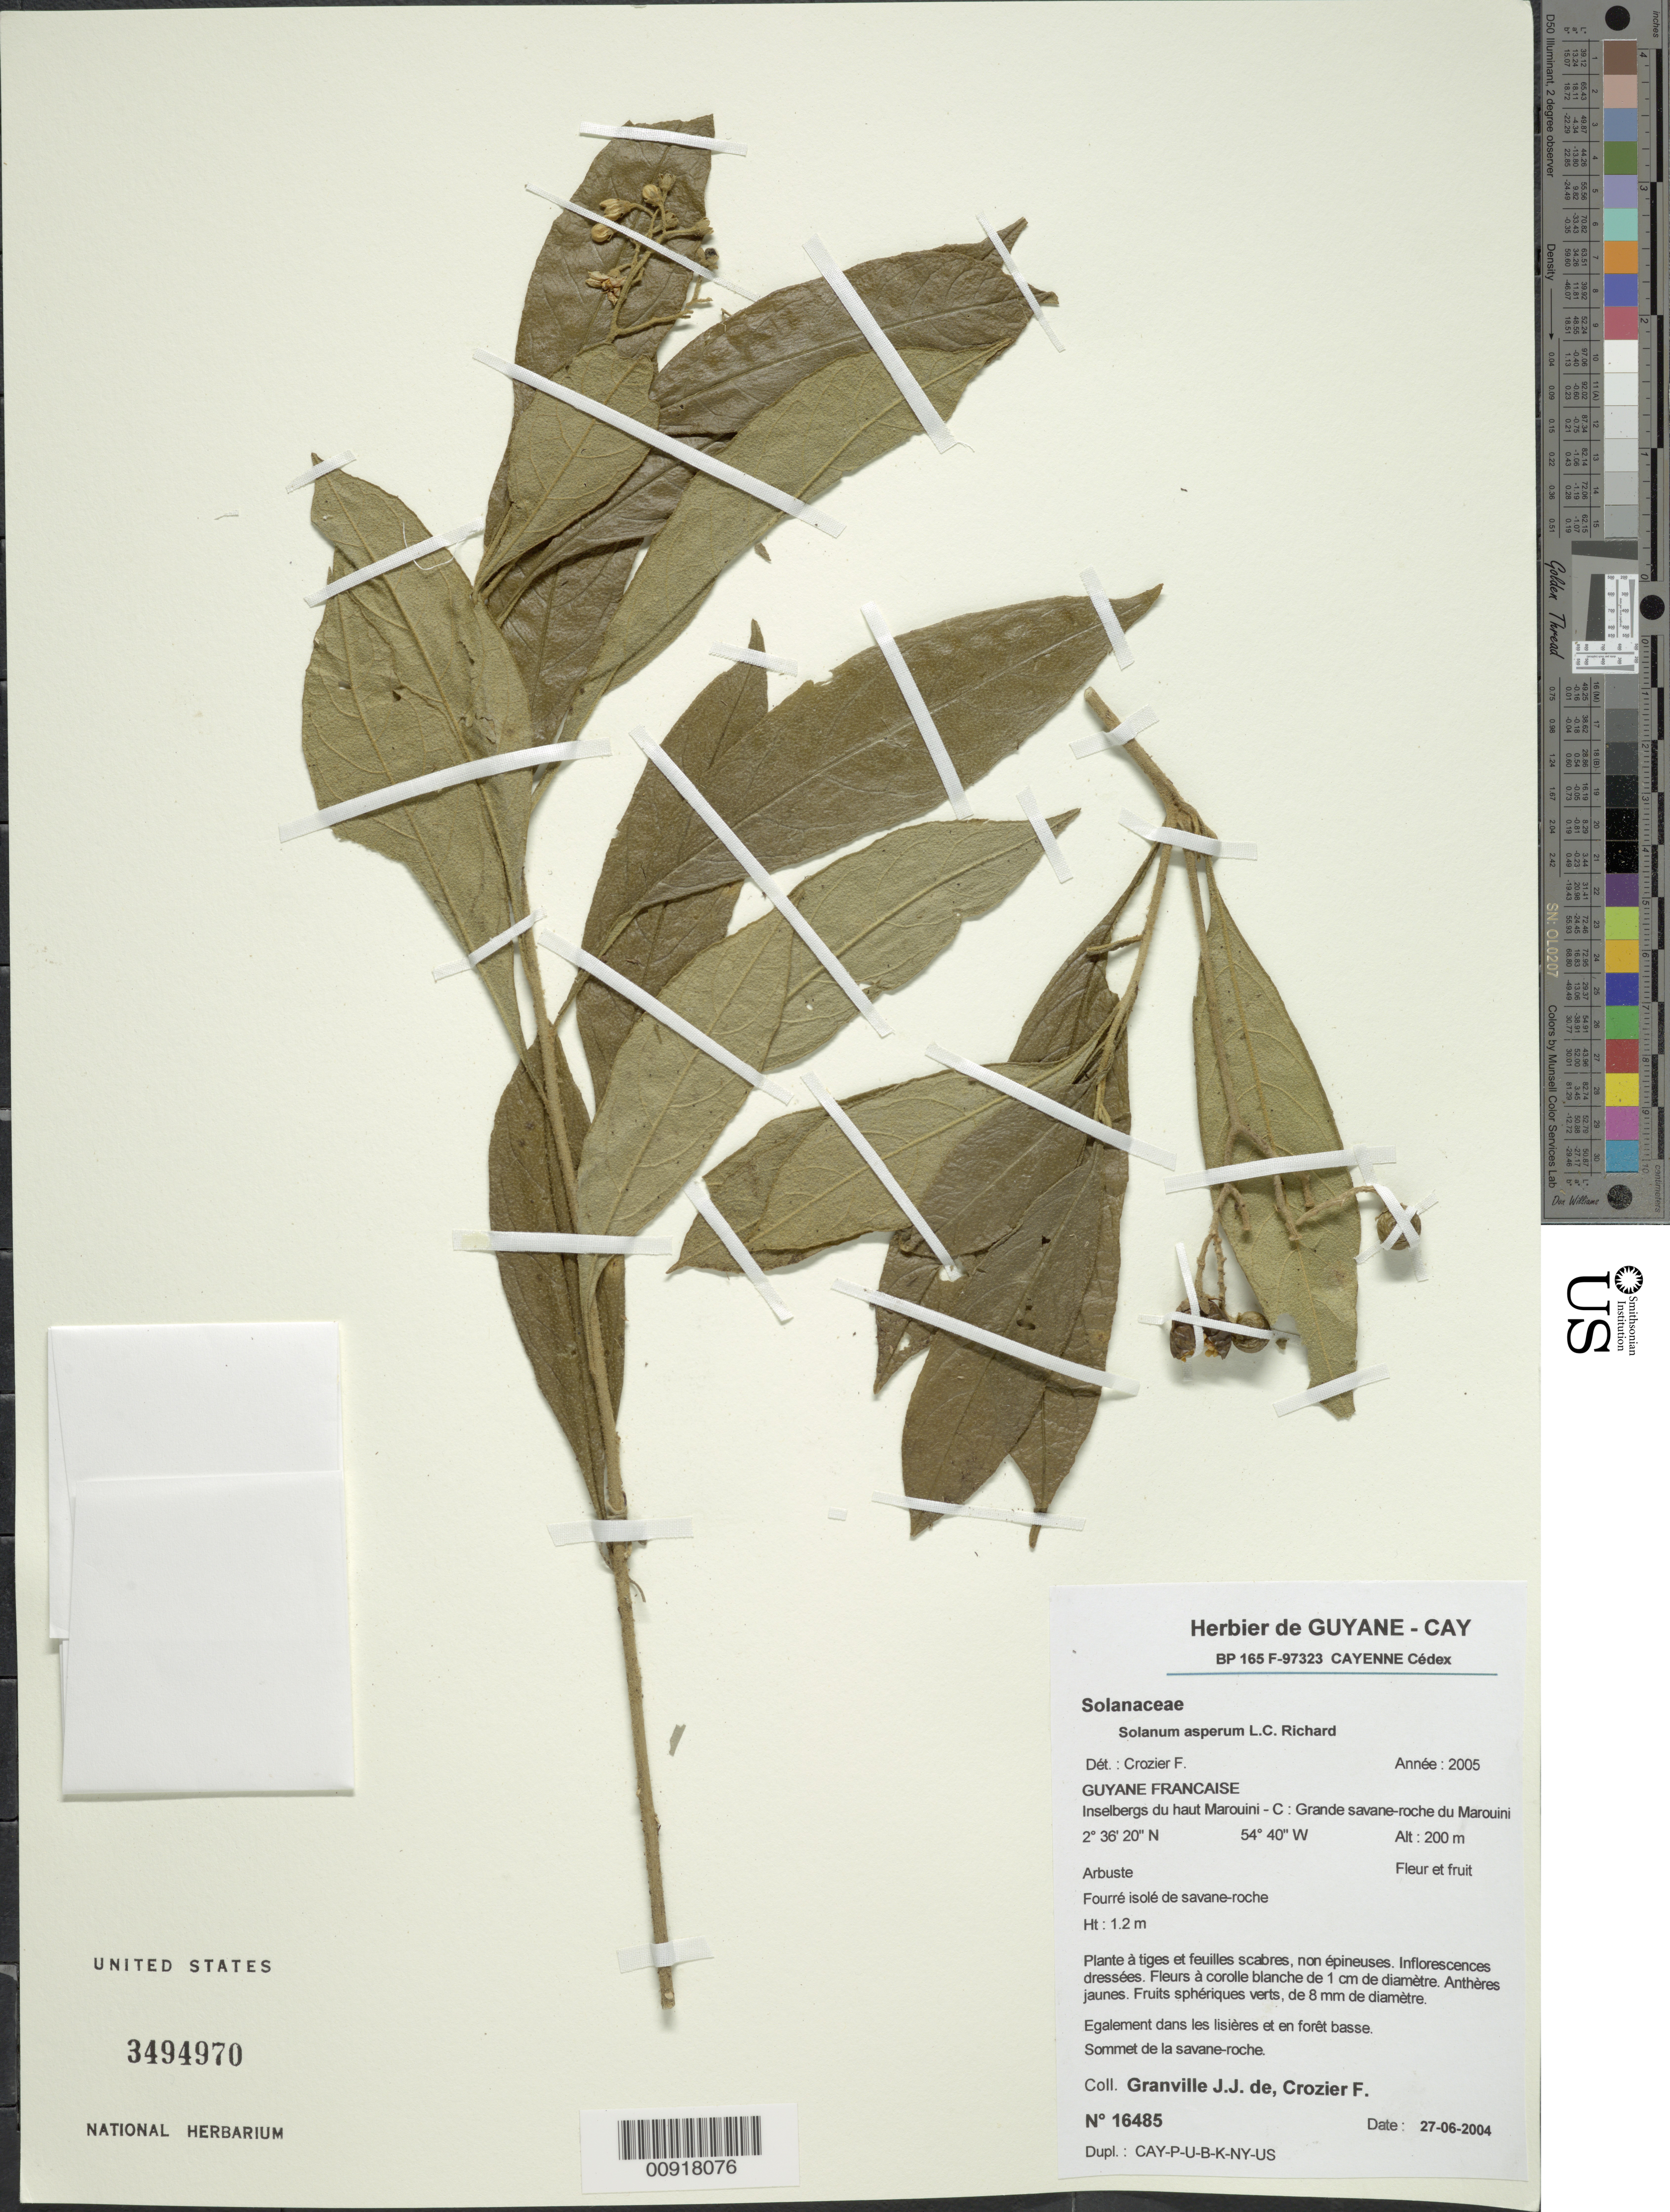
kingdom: Plantae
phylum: Tracheophyta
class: Magnoliopsida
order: Solanales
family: Solanaceae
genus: Solanum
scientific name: Solanum asperum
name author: Rich.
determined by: Crozier, F.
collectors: J.-J. de Granville & F. Crozier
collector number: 16485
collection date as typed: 27-Jun-04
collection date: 2004-06-27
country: French Guiana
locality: Haut Marouini-C; Grande savane-roche du Marouini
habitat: Fourré isolé de savane-roche; egalement dans les lisières et en forêt basse; sommet de la savane-roche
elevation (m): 200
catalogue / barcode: US 3494970